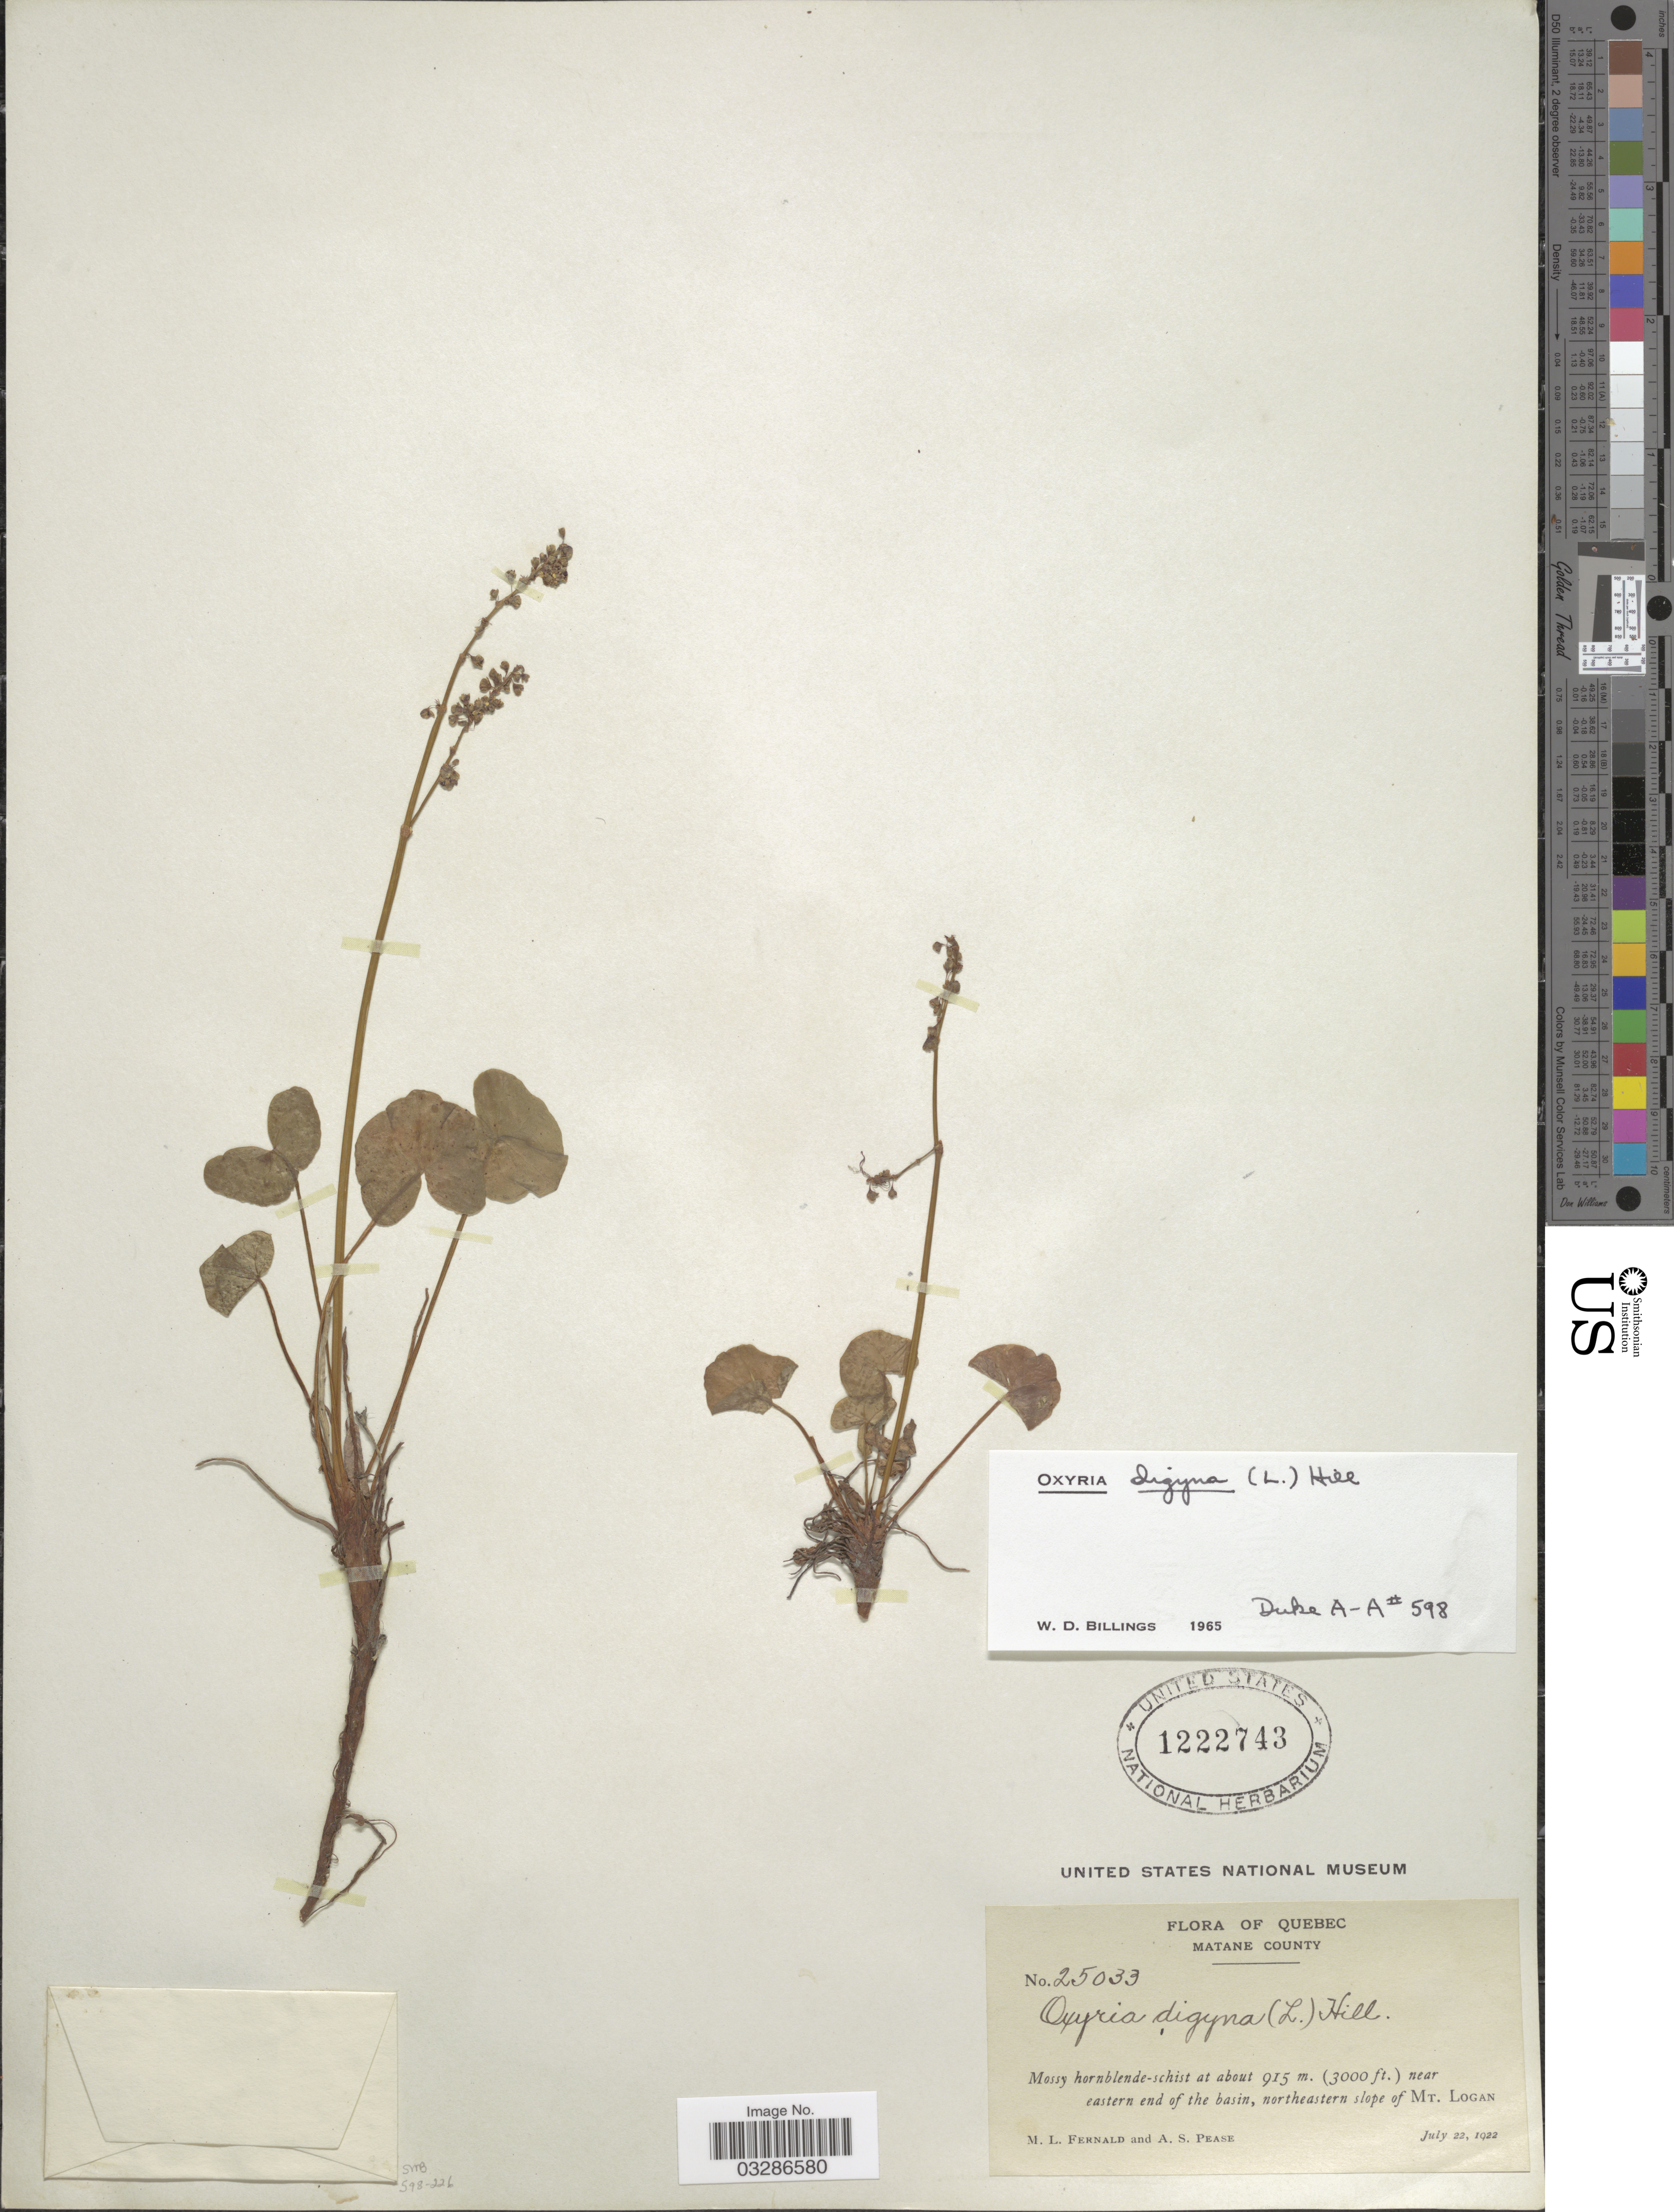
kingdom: Plantae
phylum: Tracheophyta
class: Magnoliopsida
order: Caryophyllales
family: Polygonaceae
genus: Oxyria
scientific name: Oxyria digyna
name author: (L.) Hill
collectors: M. L. Fernald & A. S. Pease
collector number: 25033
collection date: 1922-07-22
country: Canada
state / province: Quebec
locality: Matane County, near eastern end of the basin, northeastern slope of Mt. Logan.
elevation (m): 915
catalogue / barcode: US 1222743